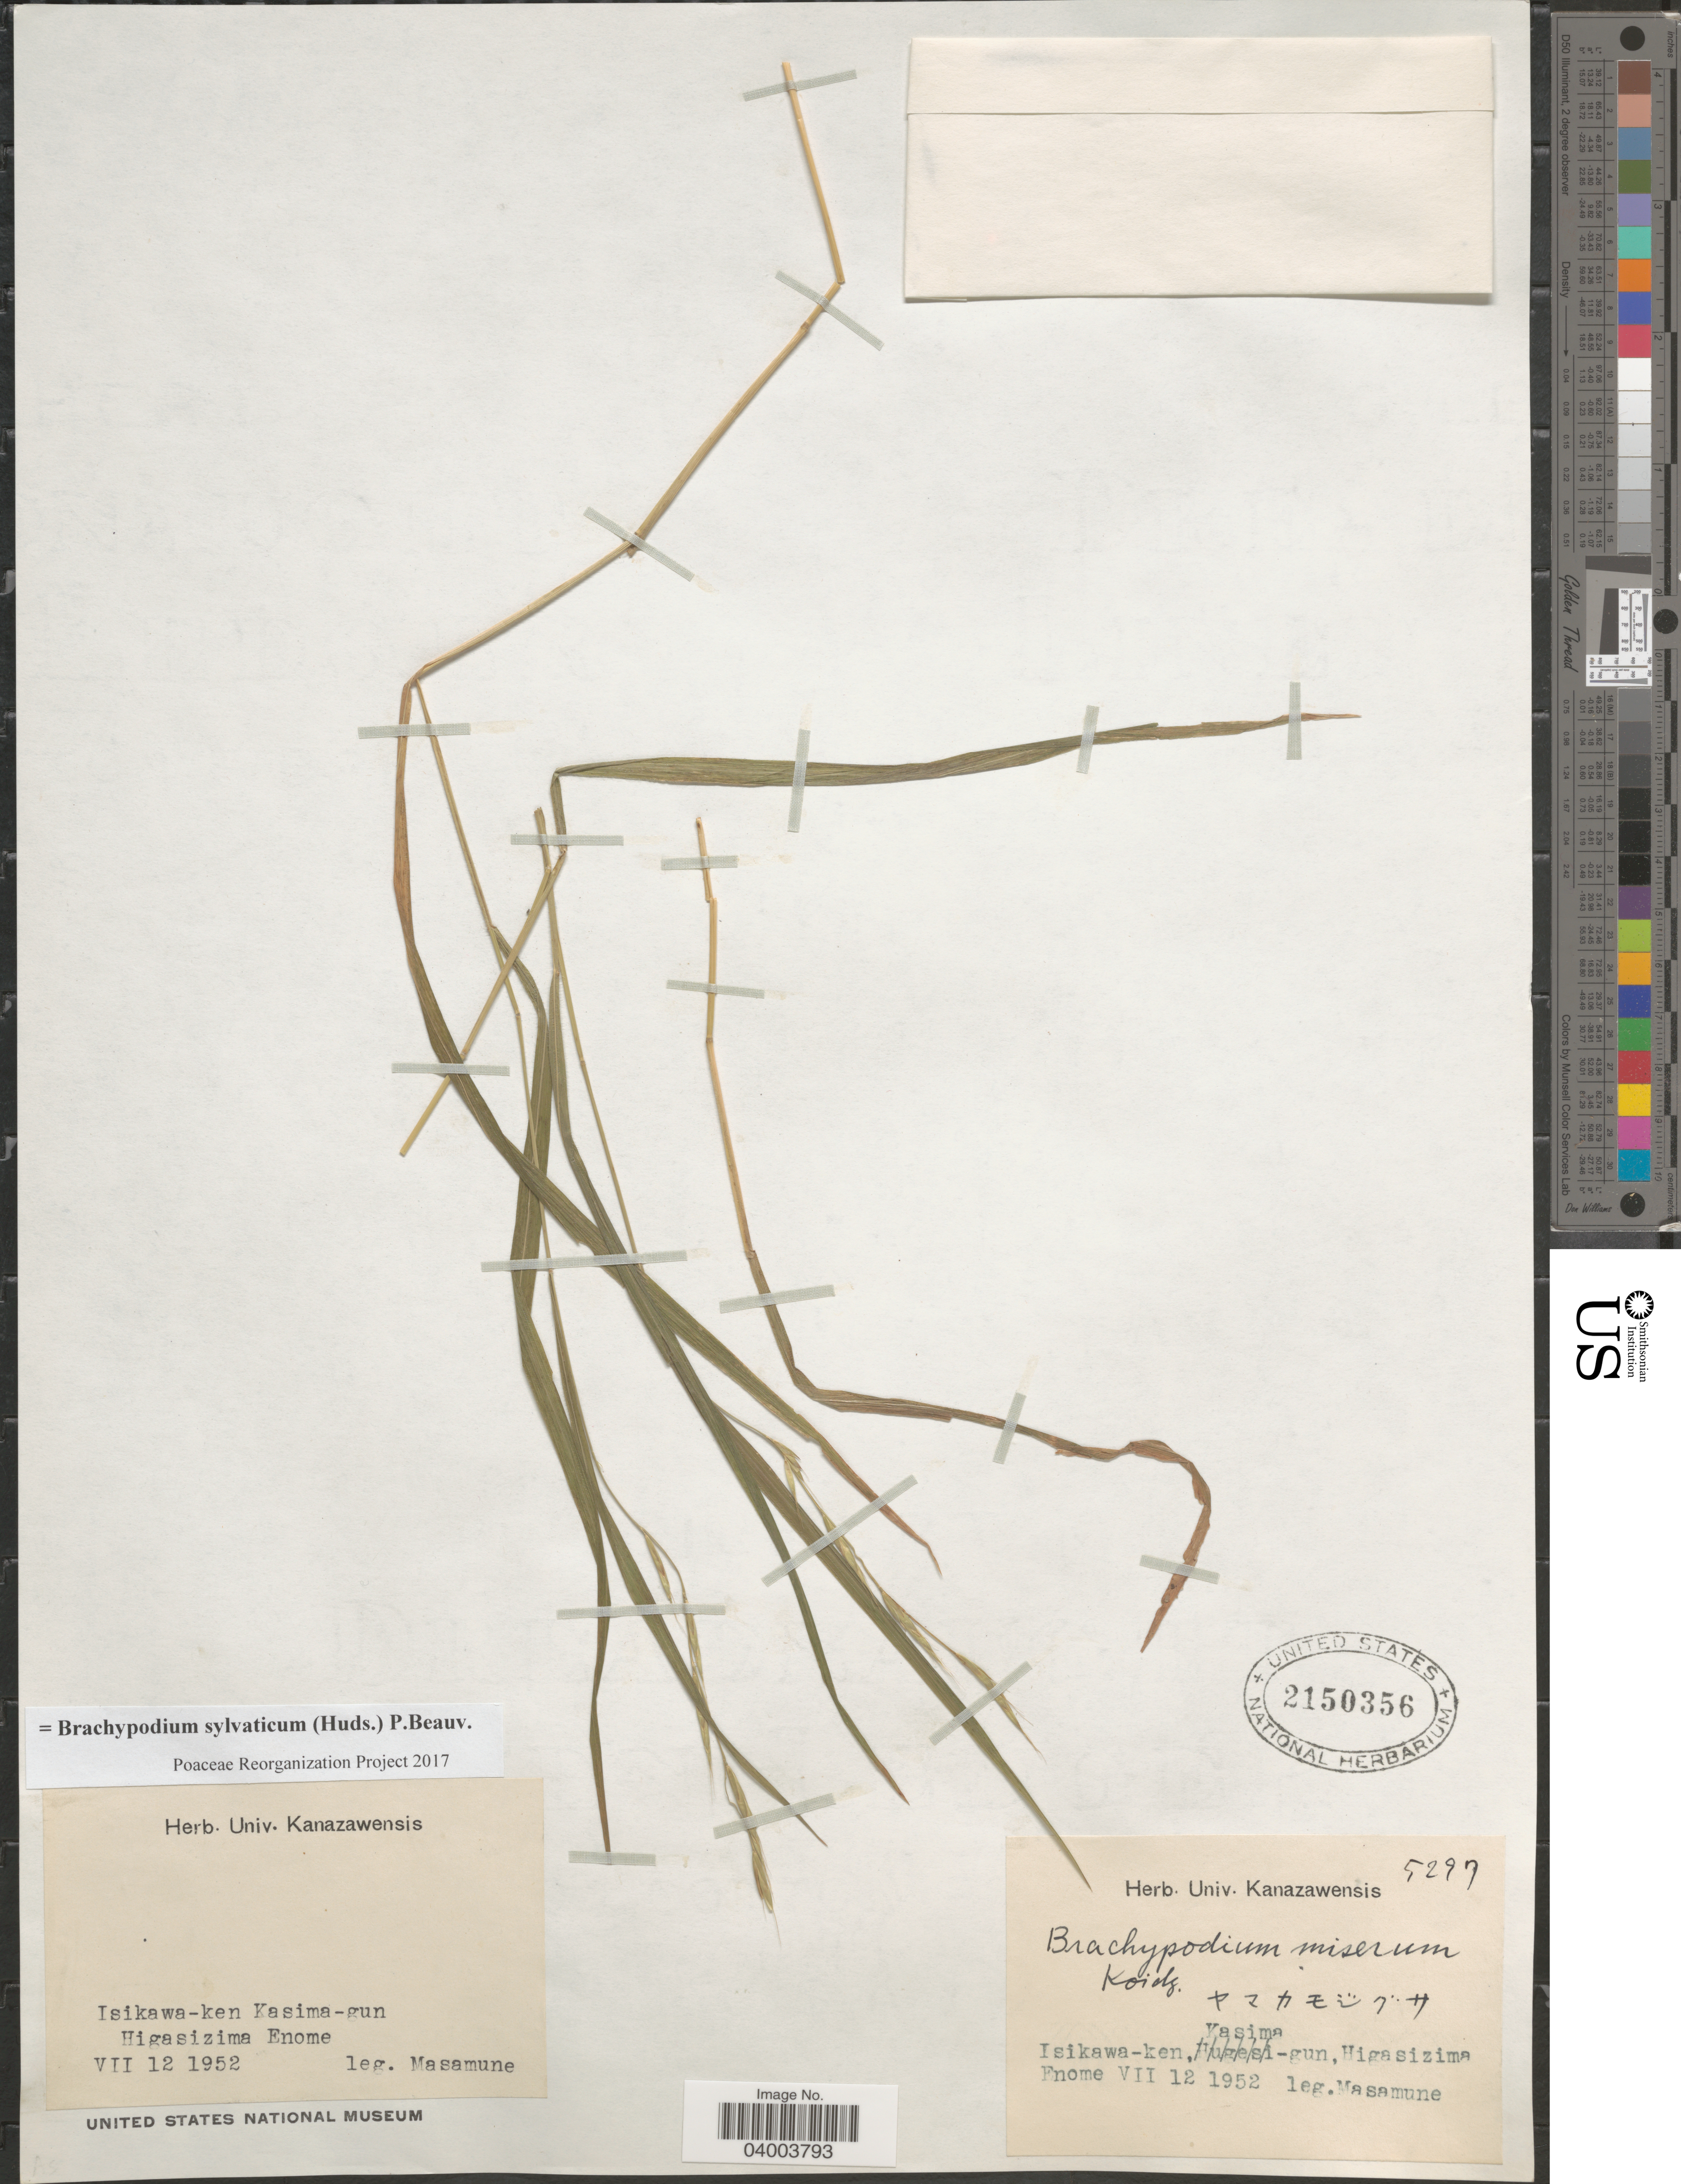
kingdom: Plantae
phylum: Tracheophyta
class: Liliopsida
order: Poales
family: Poaceae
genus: Brachypodium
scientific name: Brachypodium sylvaticum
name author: (Huds.) P. Beauv.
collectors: -. Masamune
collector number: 5297*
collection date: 1952-07-12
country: Japan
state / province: Isikawa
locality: Isikawa-ken Kasima-gun. Higasizima Enome.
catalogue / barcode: US 2150356